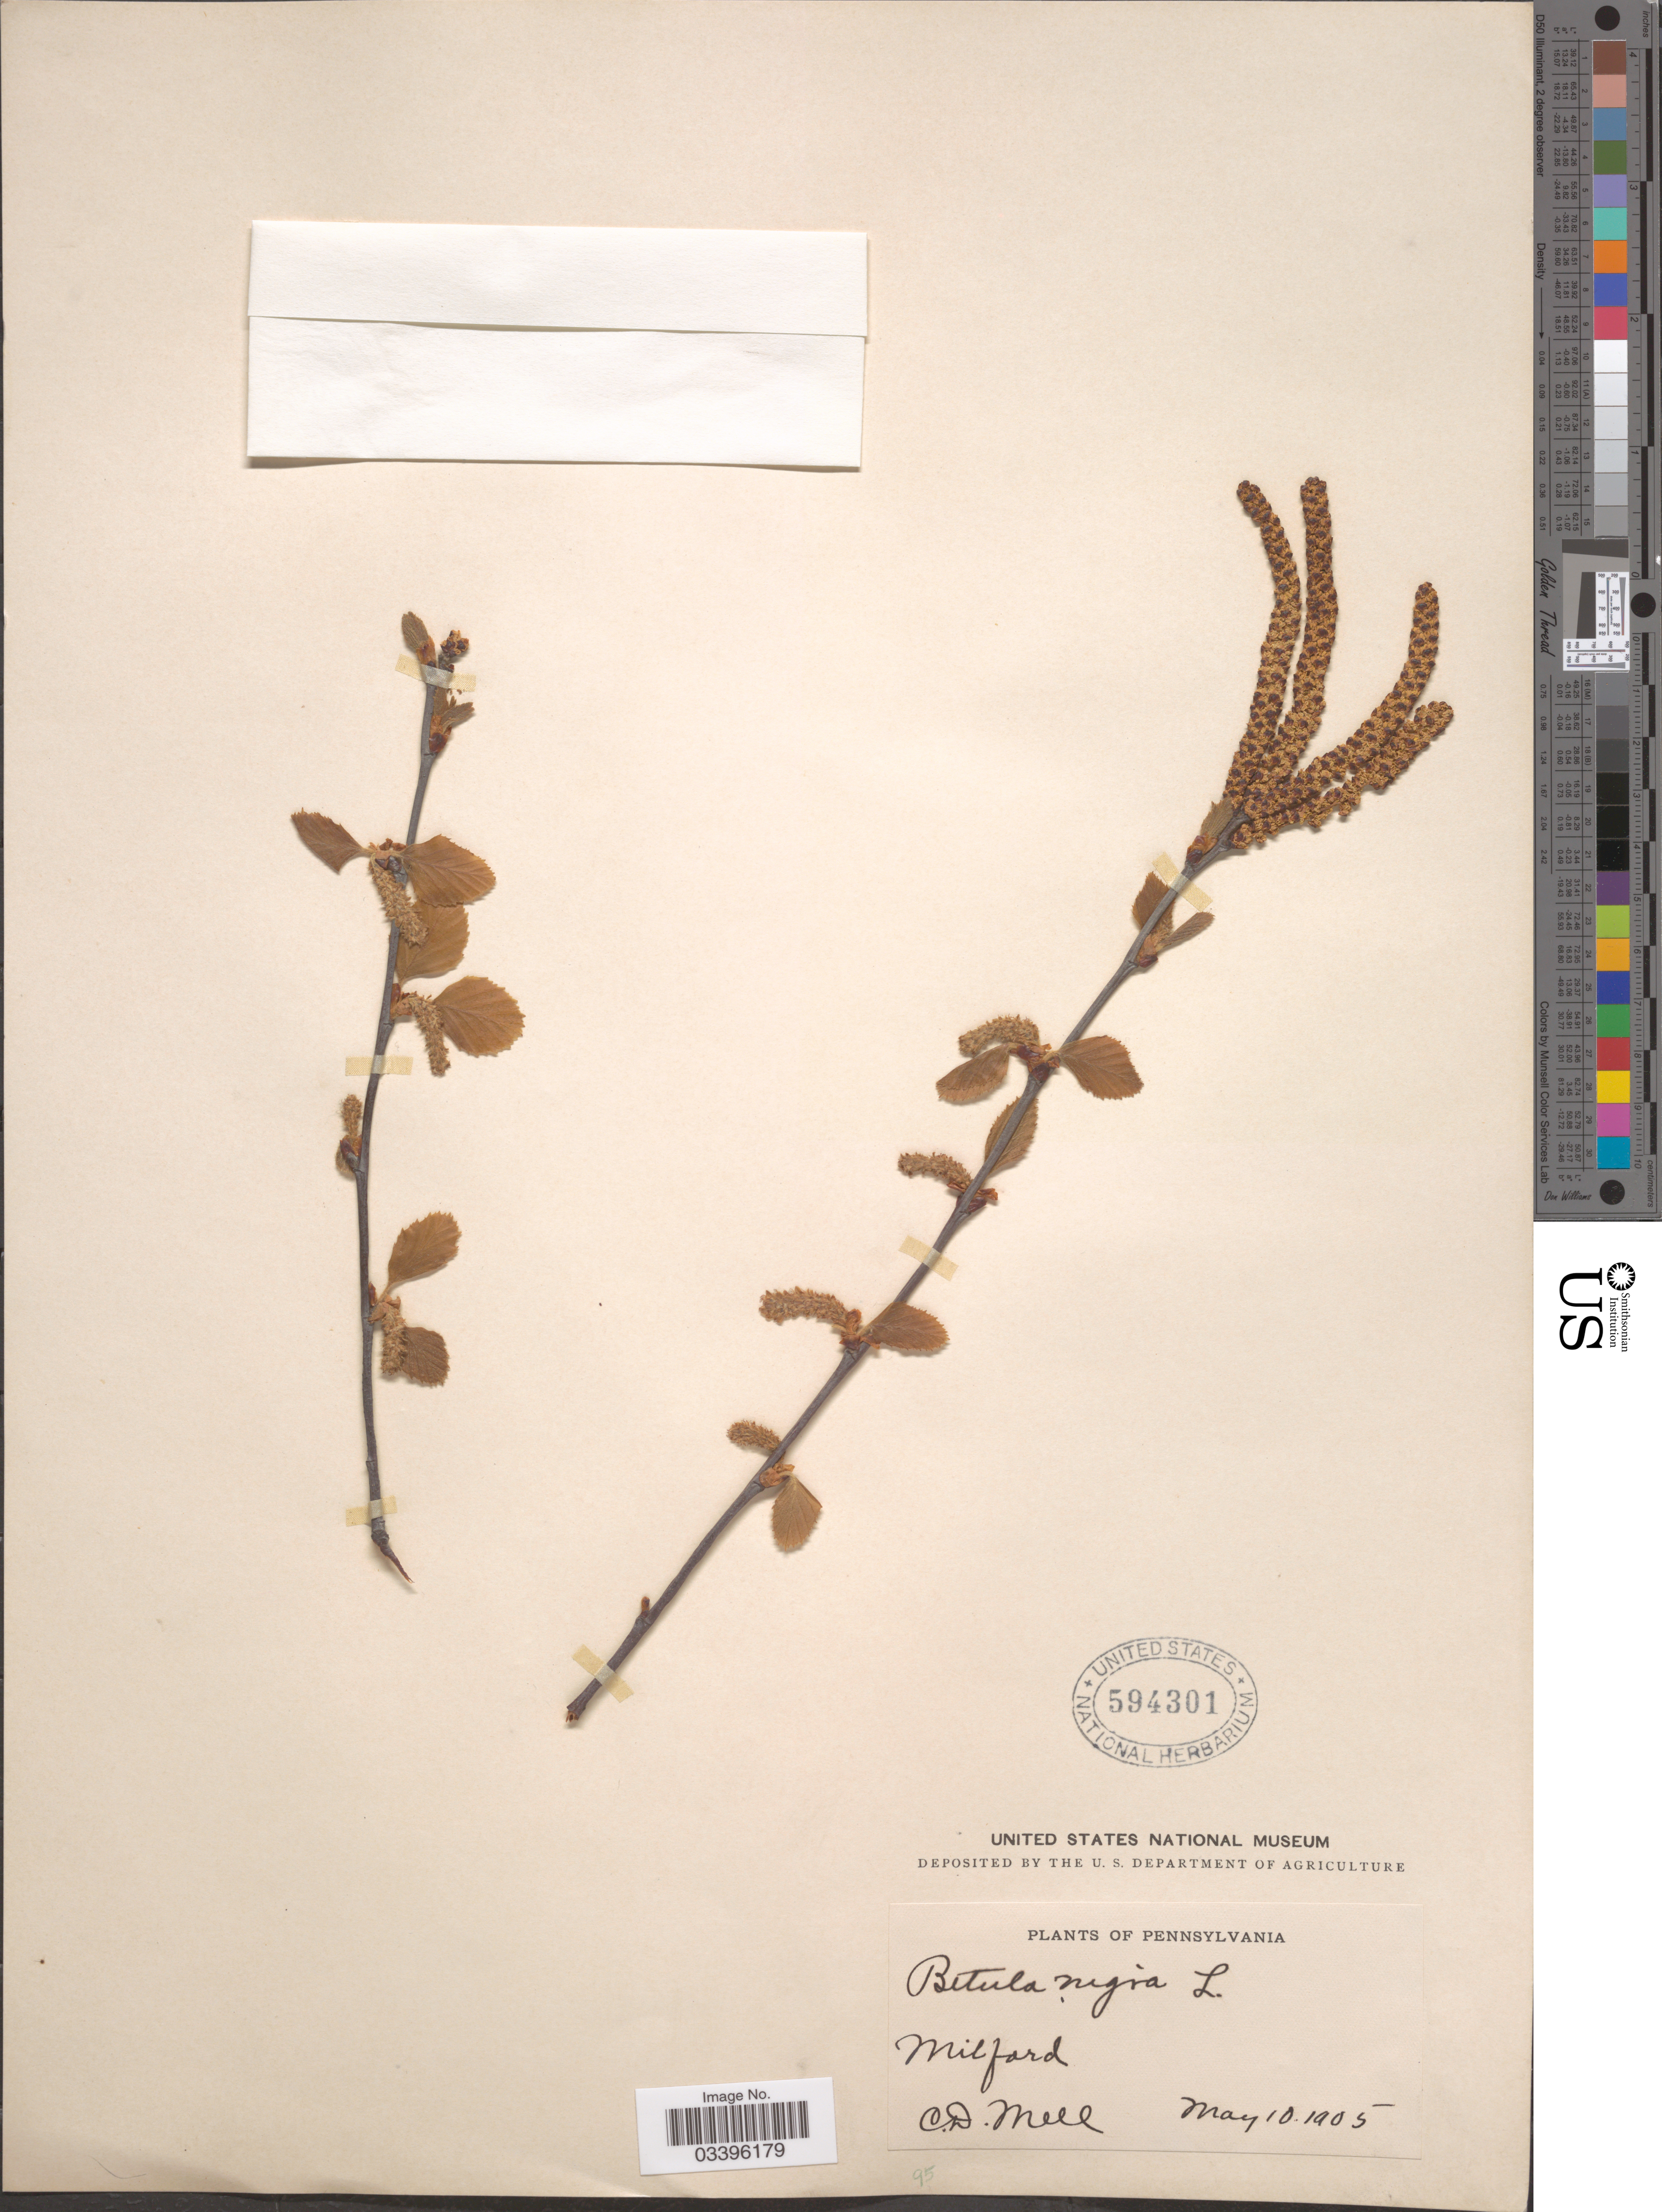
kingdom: Plantae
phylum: Tracheophyta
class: Magnoliopsida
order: Fagales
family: Betulaceae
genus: Betula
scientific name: Betula nigra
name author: L.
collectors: C. D. Mell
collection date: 1905-05-10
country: United States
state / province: Pennsylvania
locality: Milford.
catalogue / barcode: US 594301